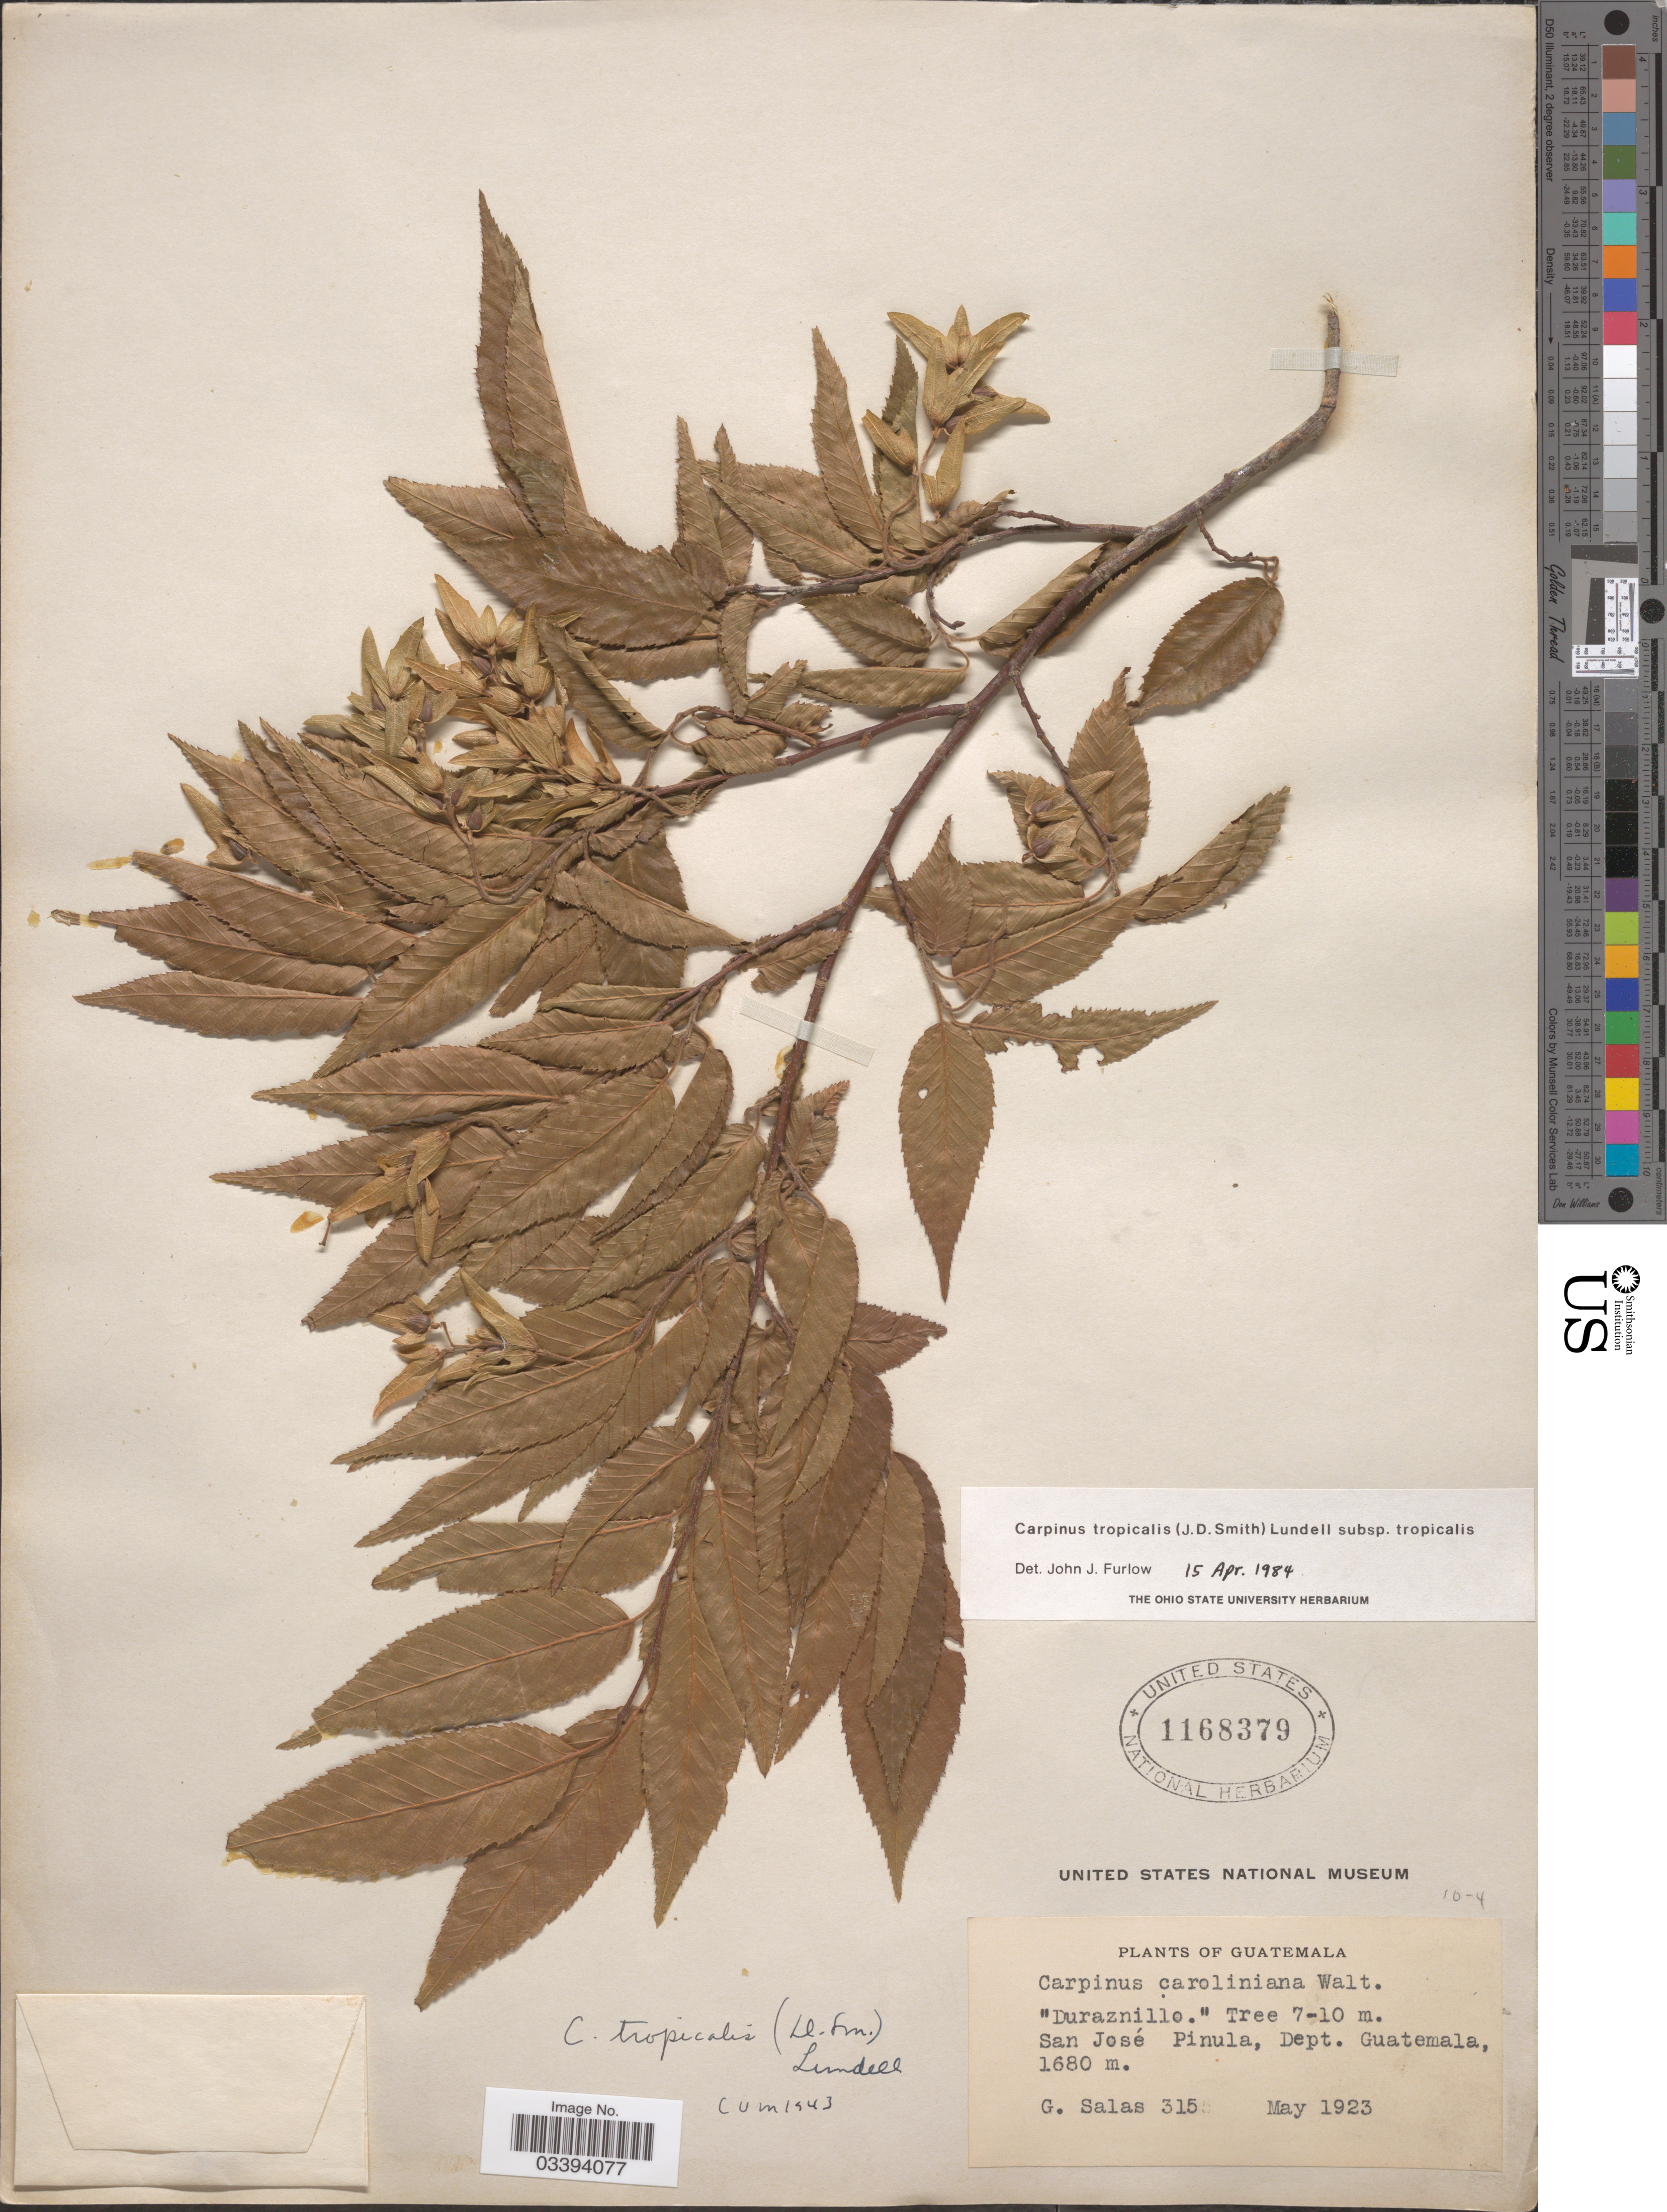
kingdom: Plantae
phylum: Tracheophyta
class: Magnoliopsida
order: Fagales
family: Betulaceae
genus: Carpinus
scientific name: Carpinus tropicalis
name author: (Donn. Sm.) Lundell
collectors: G. Salas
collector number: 315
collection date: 1923-05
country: Guatemala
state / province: Guatemala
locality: San José Pinula, Dept. Guatemala.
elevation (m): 1680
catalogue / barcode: US 1168379